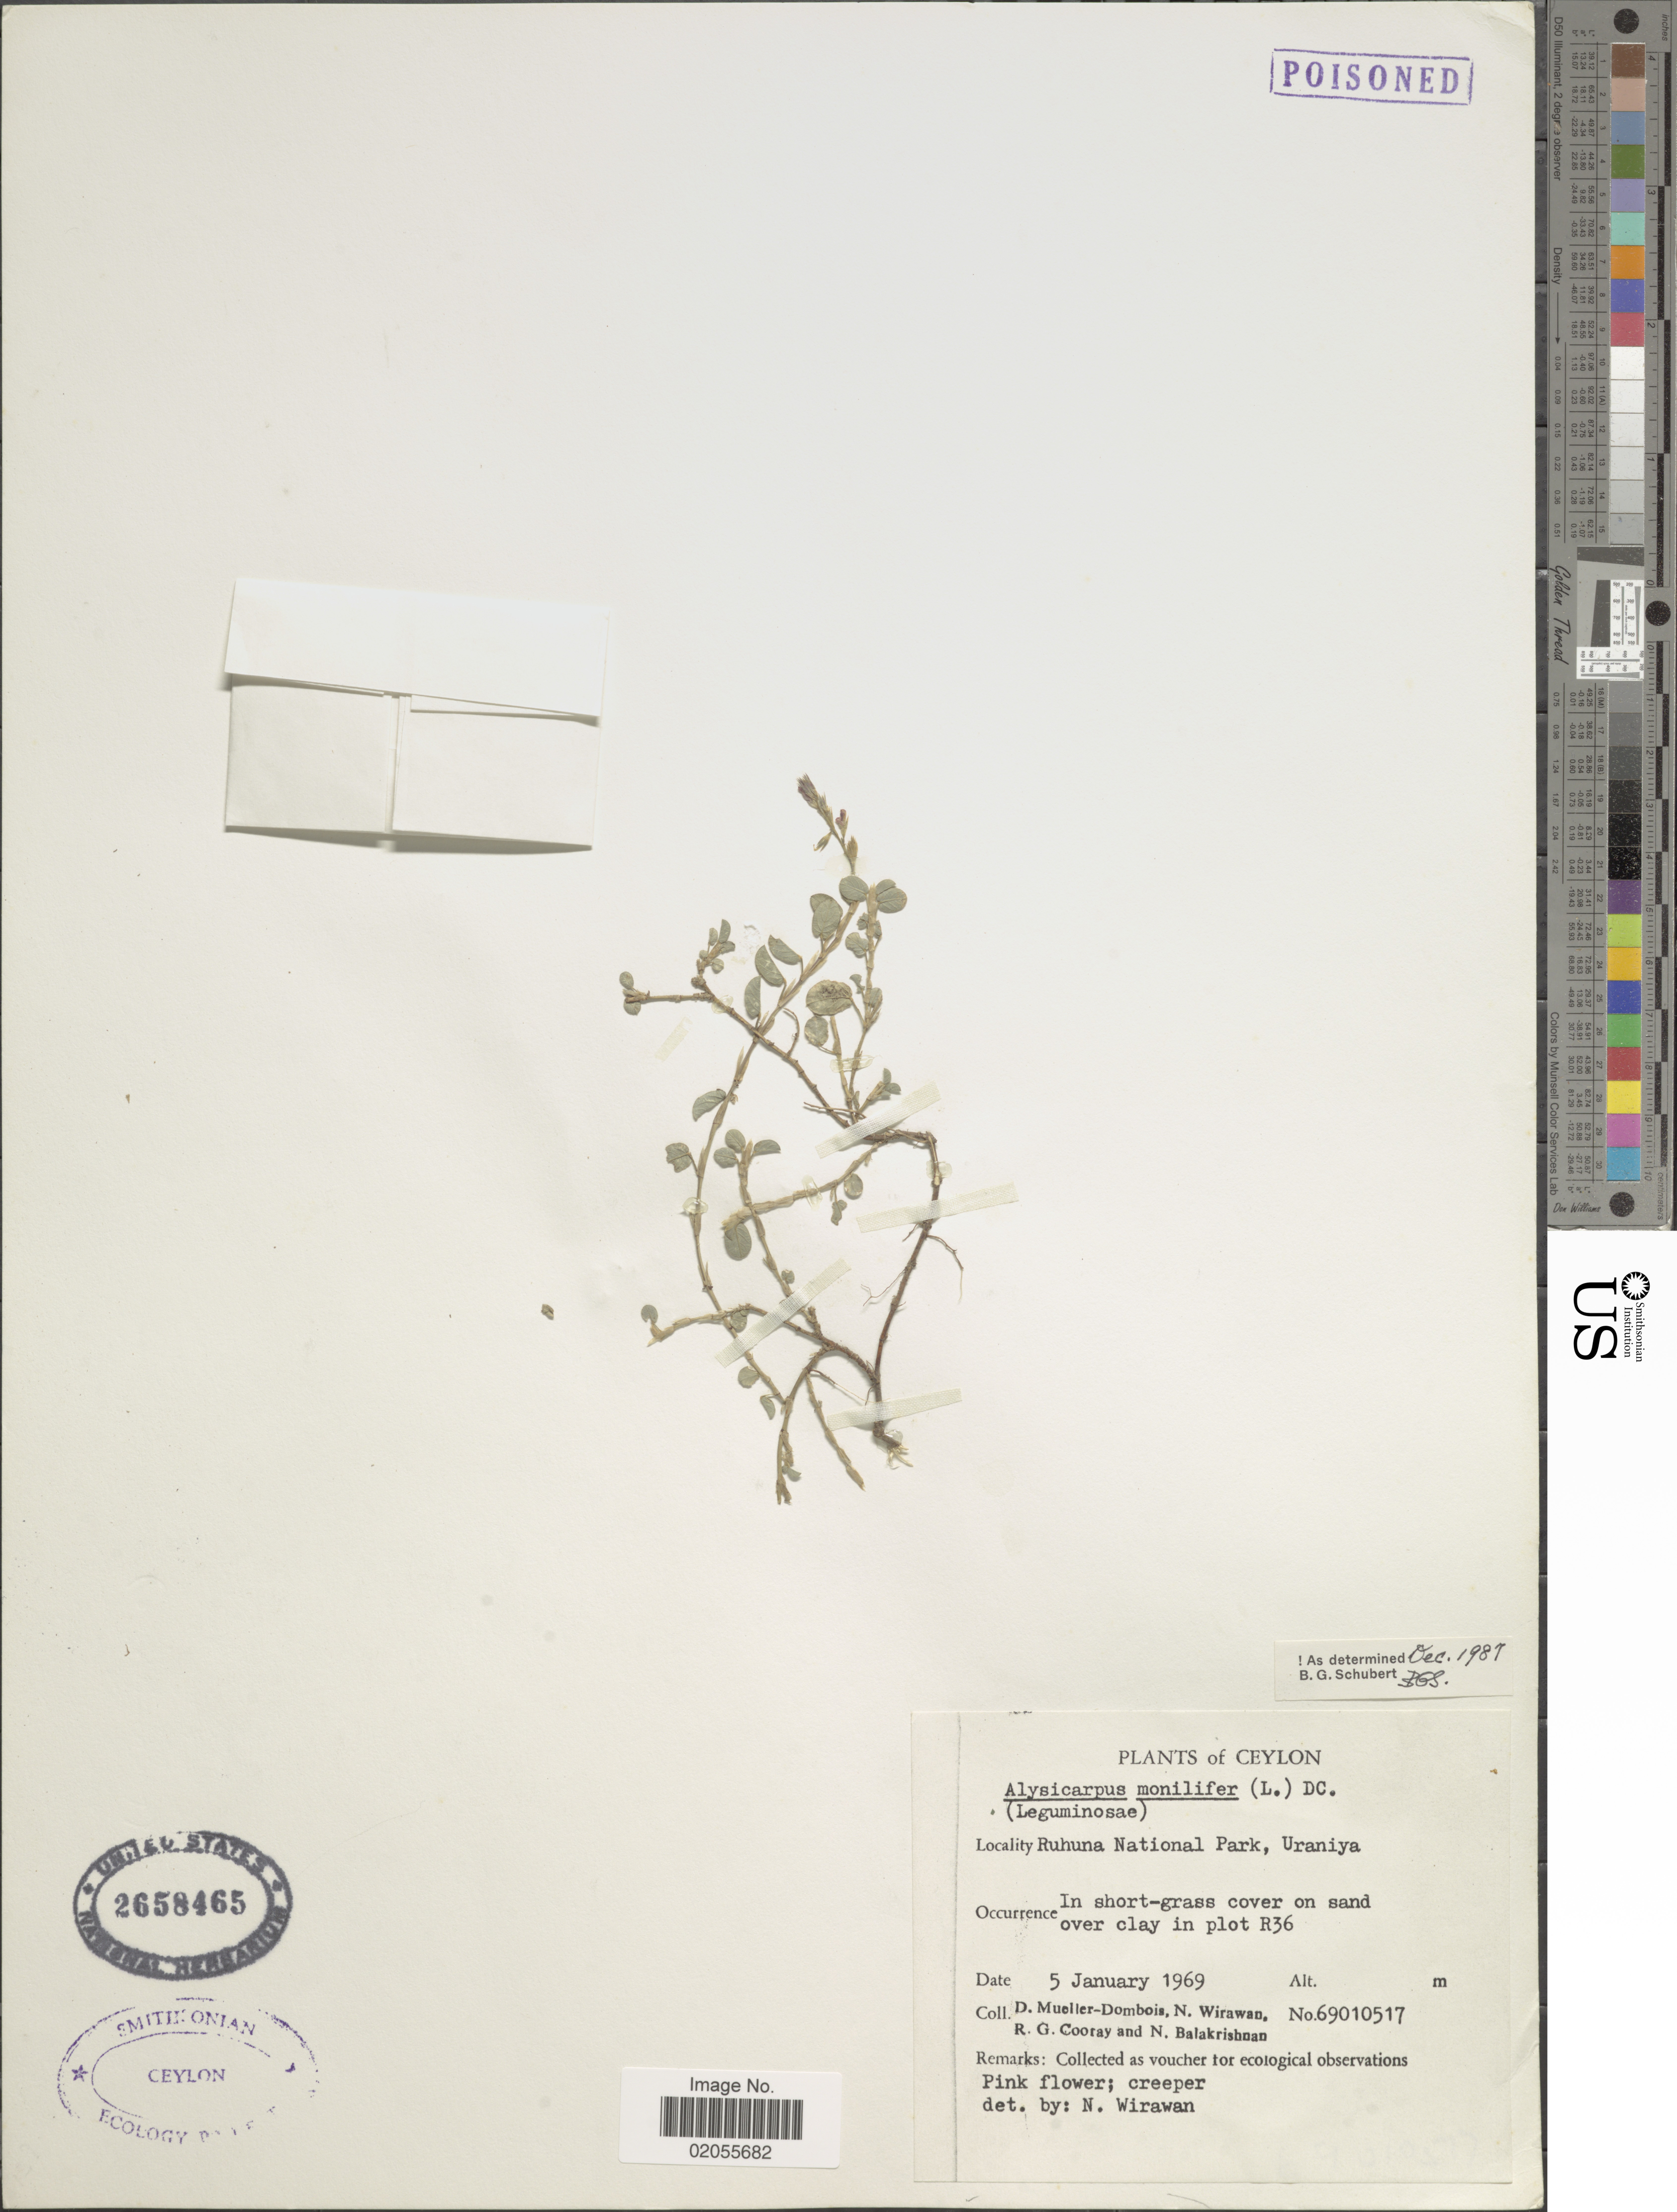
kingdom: Plantae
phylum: Tracheophyta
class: Magnoliopsida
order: Fabales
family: Fabaceae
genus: Alysicarpus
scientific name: Alysicarpus monilifer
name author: (L.) DC.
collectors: D. Mueller-Dombois, N. Wirawan, R. Cooray & N. Balakrishnan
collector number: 69010517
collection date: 1969-01-05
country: Sri Lanka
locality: Ceylon, Ruhuna National Park, Uraniya, in plot R36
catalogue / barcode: US 2658465